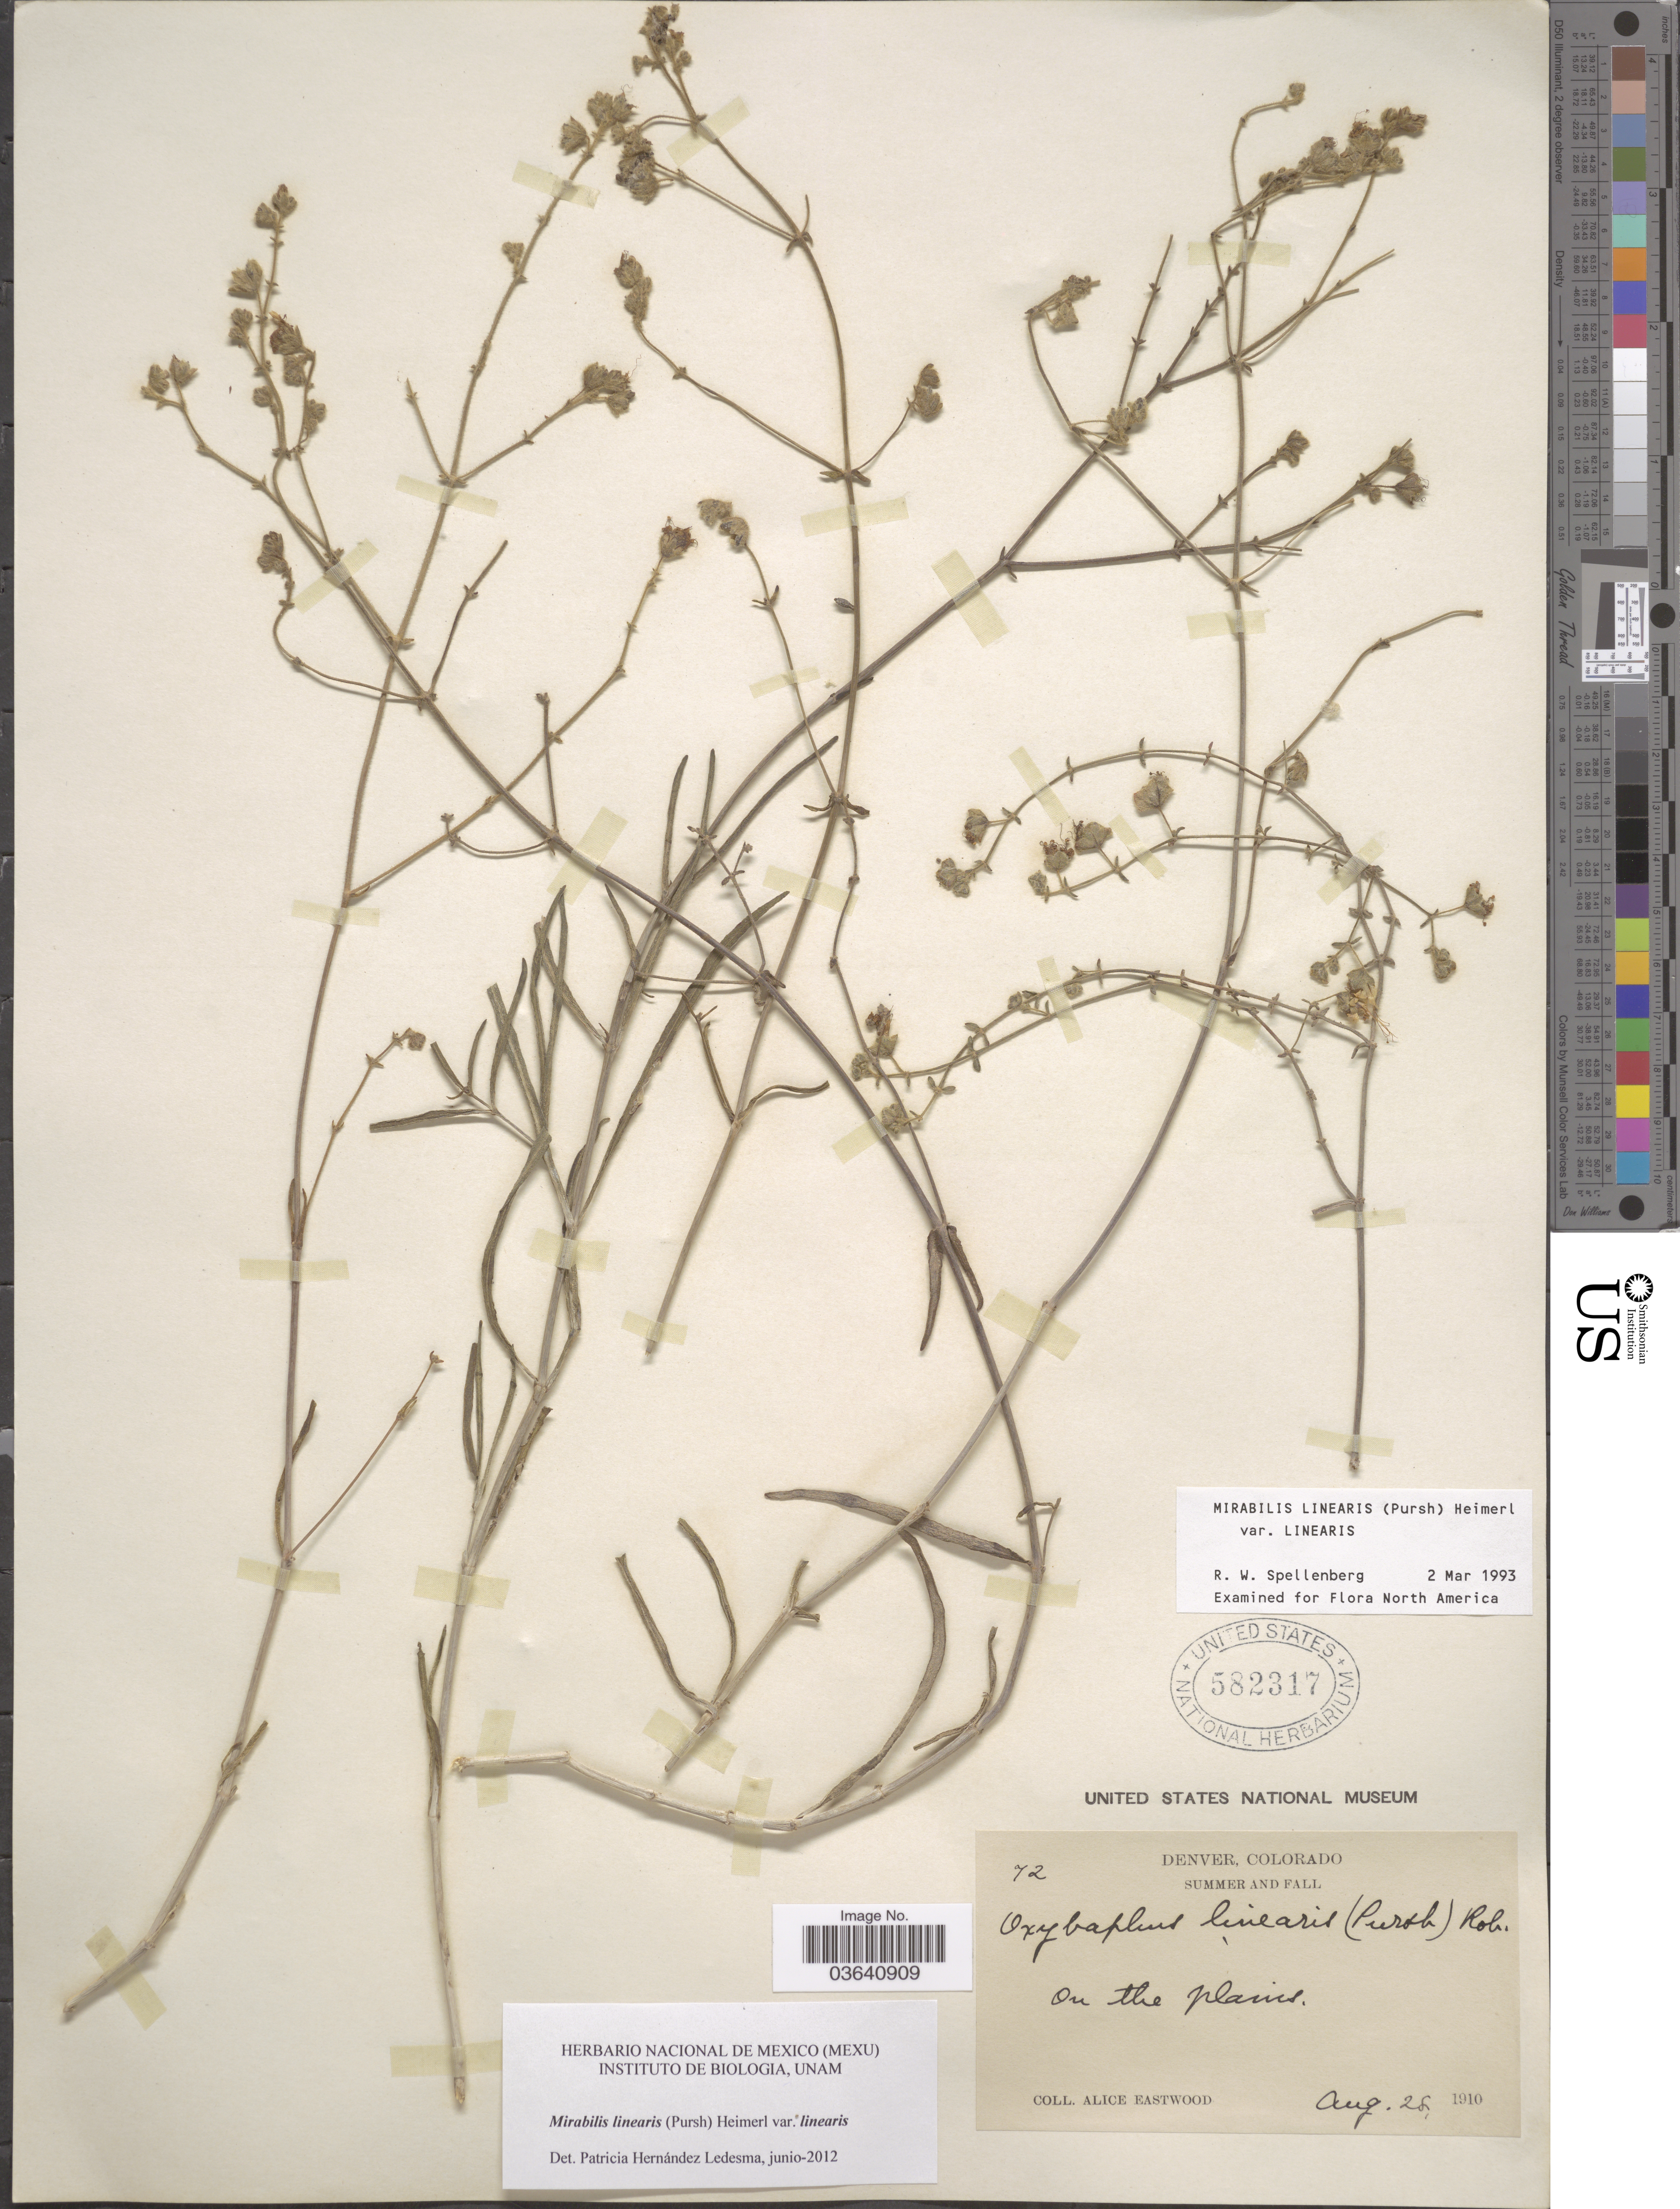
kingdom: Plantae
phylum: Tracheophyta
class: Magnoliopsida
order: Caryophyllales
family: Nyctaginaceae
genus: Mirabilis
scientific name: Mirabilis linearis var. linearis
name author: (Pursh) Heimerl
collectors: A. Eastwood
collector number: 72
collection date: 1910-08-28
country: United States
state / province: Colorado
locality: Denver. On the plains.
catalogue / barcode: US 582317